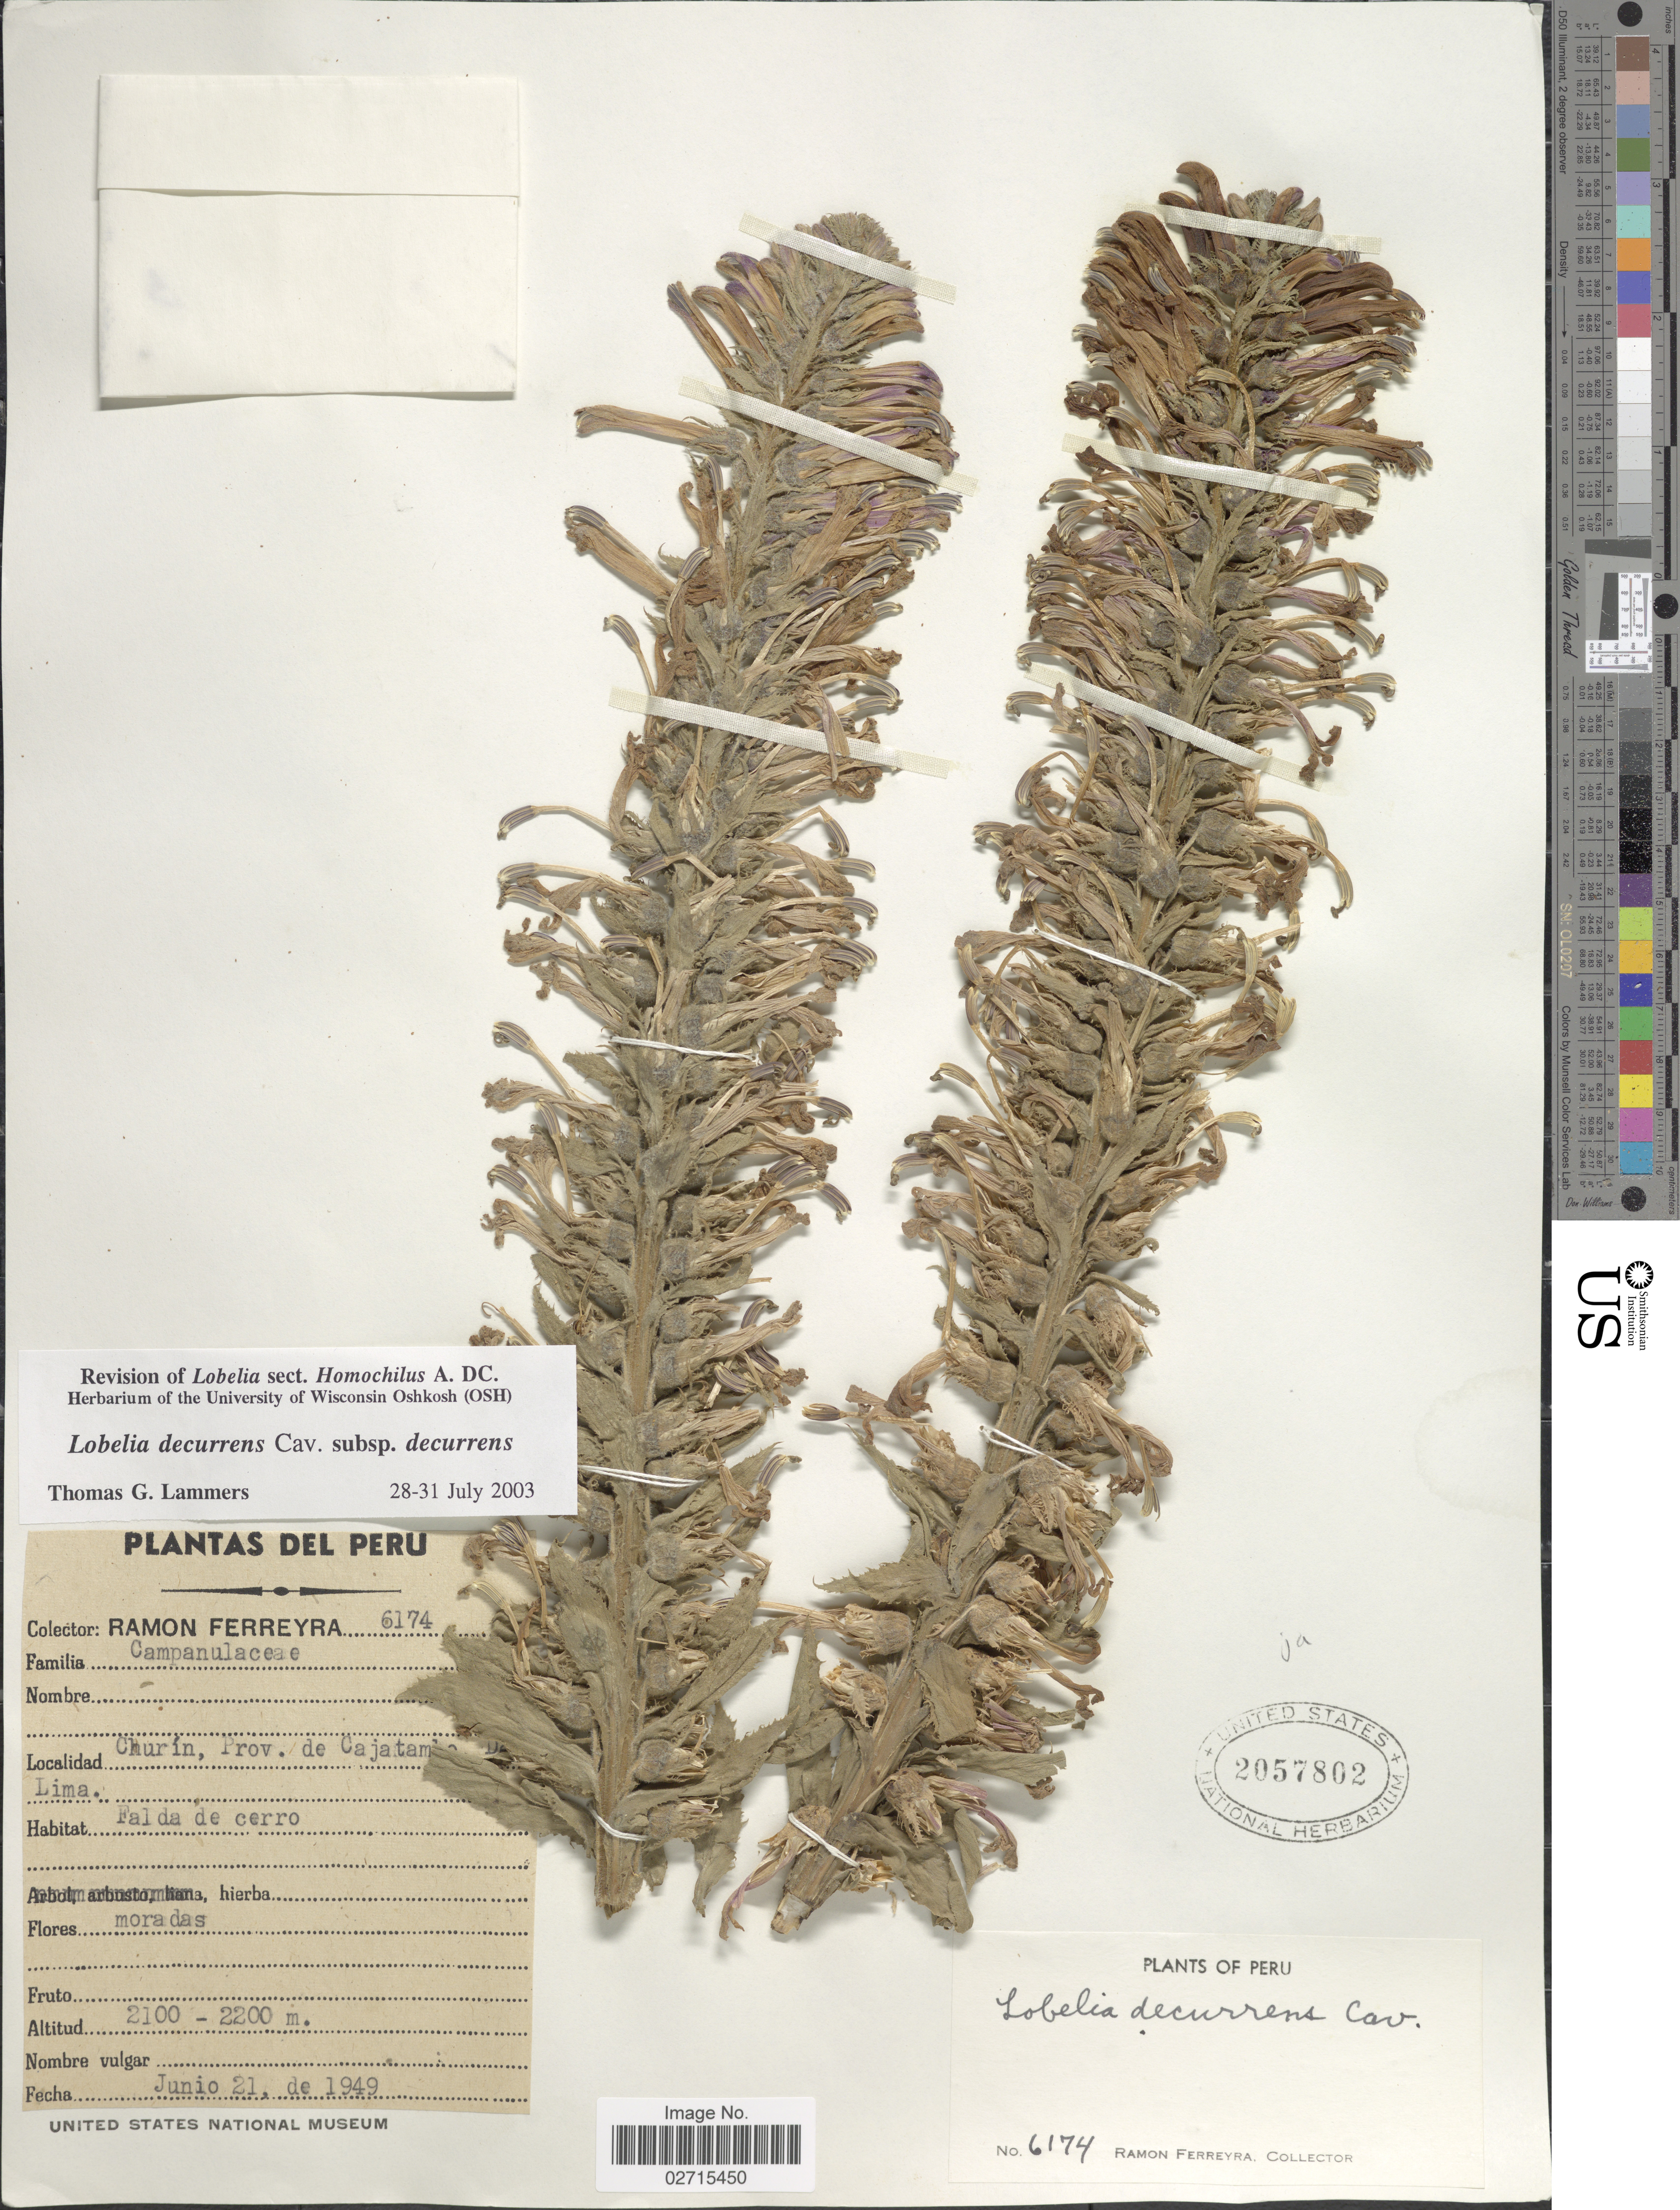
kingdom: Plantae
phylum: Tracheophyta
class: Magnoliopsida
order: Asterales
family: Campanulaceae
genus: Lobelia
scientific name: Lobelia decurrens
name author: Cav.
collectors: R. A. Ferreyra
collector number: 6174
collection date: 1949-06-21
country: Peru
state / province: Lima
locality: Churín.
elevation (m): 2100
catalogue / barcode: US 2057802